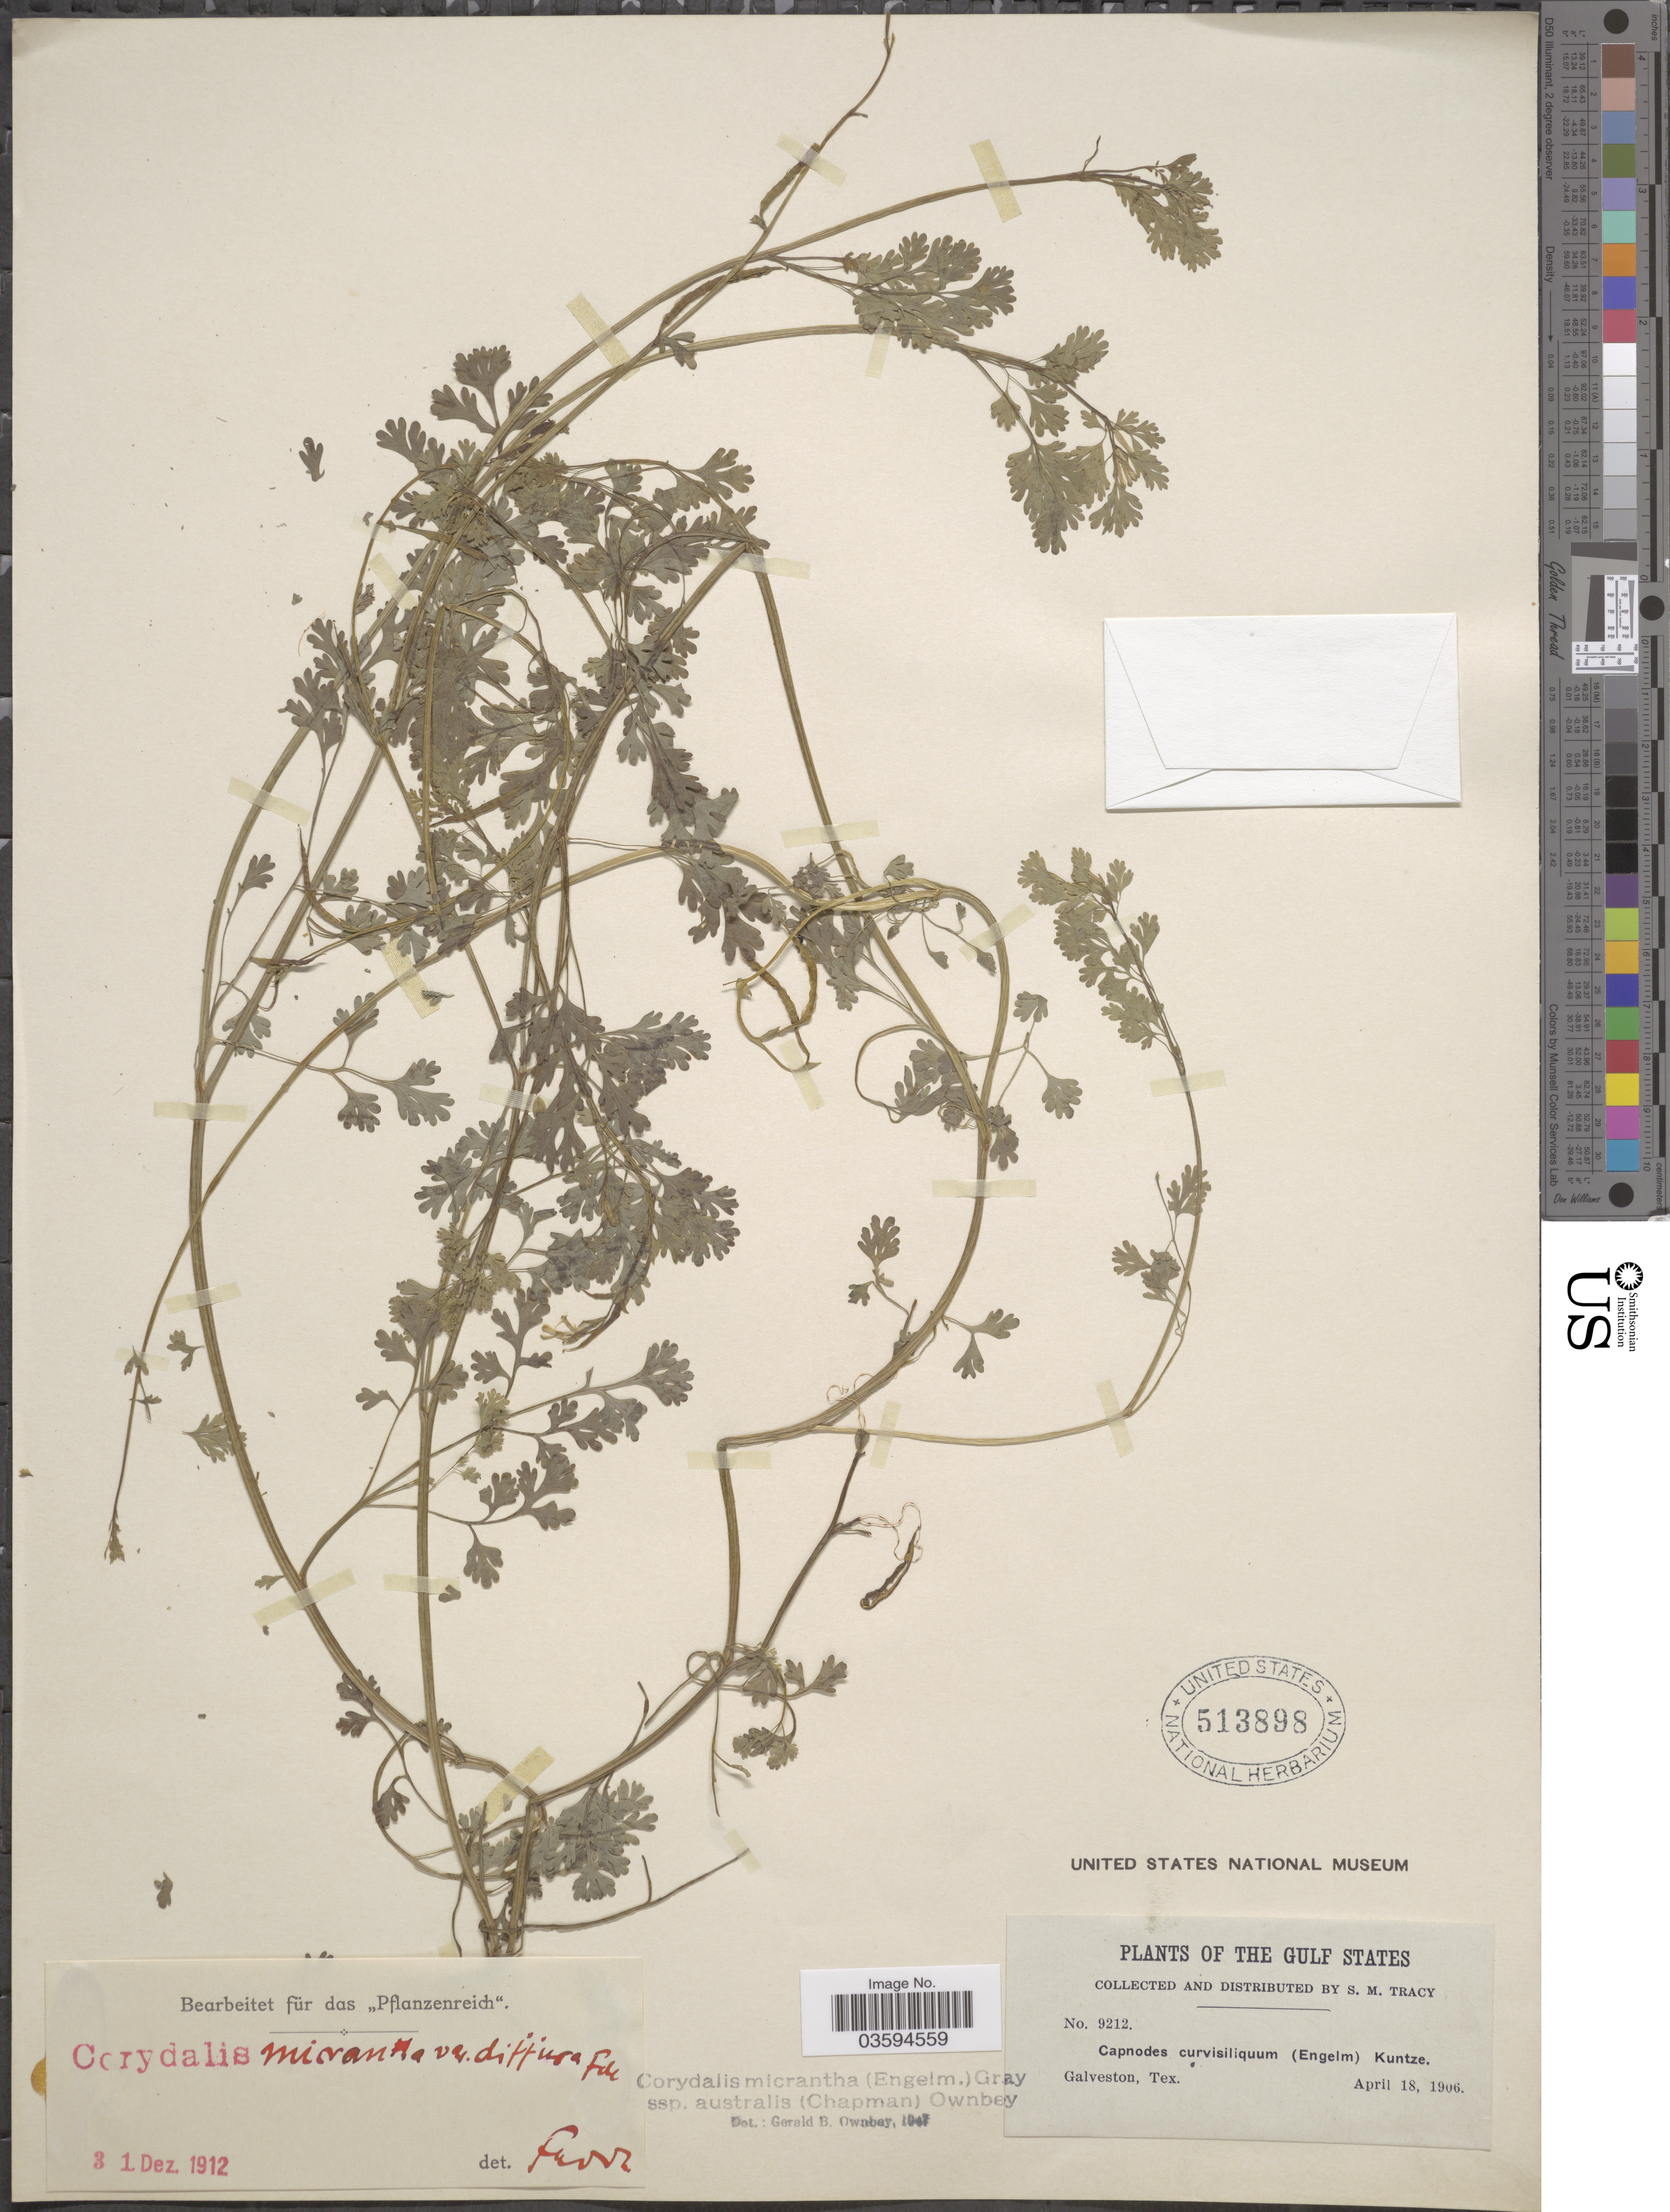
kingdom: Plantae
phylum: Tracheophyta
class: Magnoliopsida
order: Ranunculales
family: Papaveraceae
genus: Corydalis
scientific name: Corydalis micrantha subsp. australis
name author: (Chapm.) G.B. Ownbey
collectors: S. M. Tracy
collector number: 9212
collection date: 1906-04-18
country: United States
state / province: Texas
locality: The Gulf States. Galveston.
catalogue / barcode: US 513898